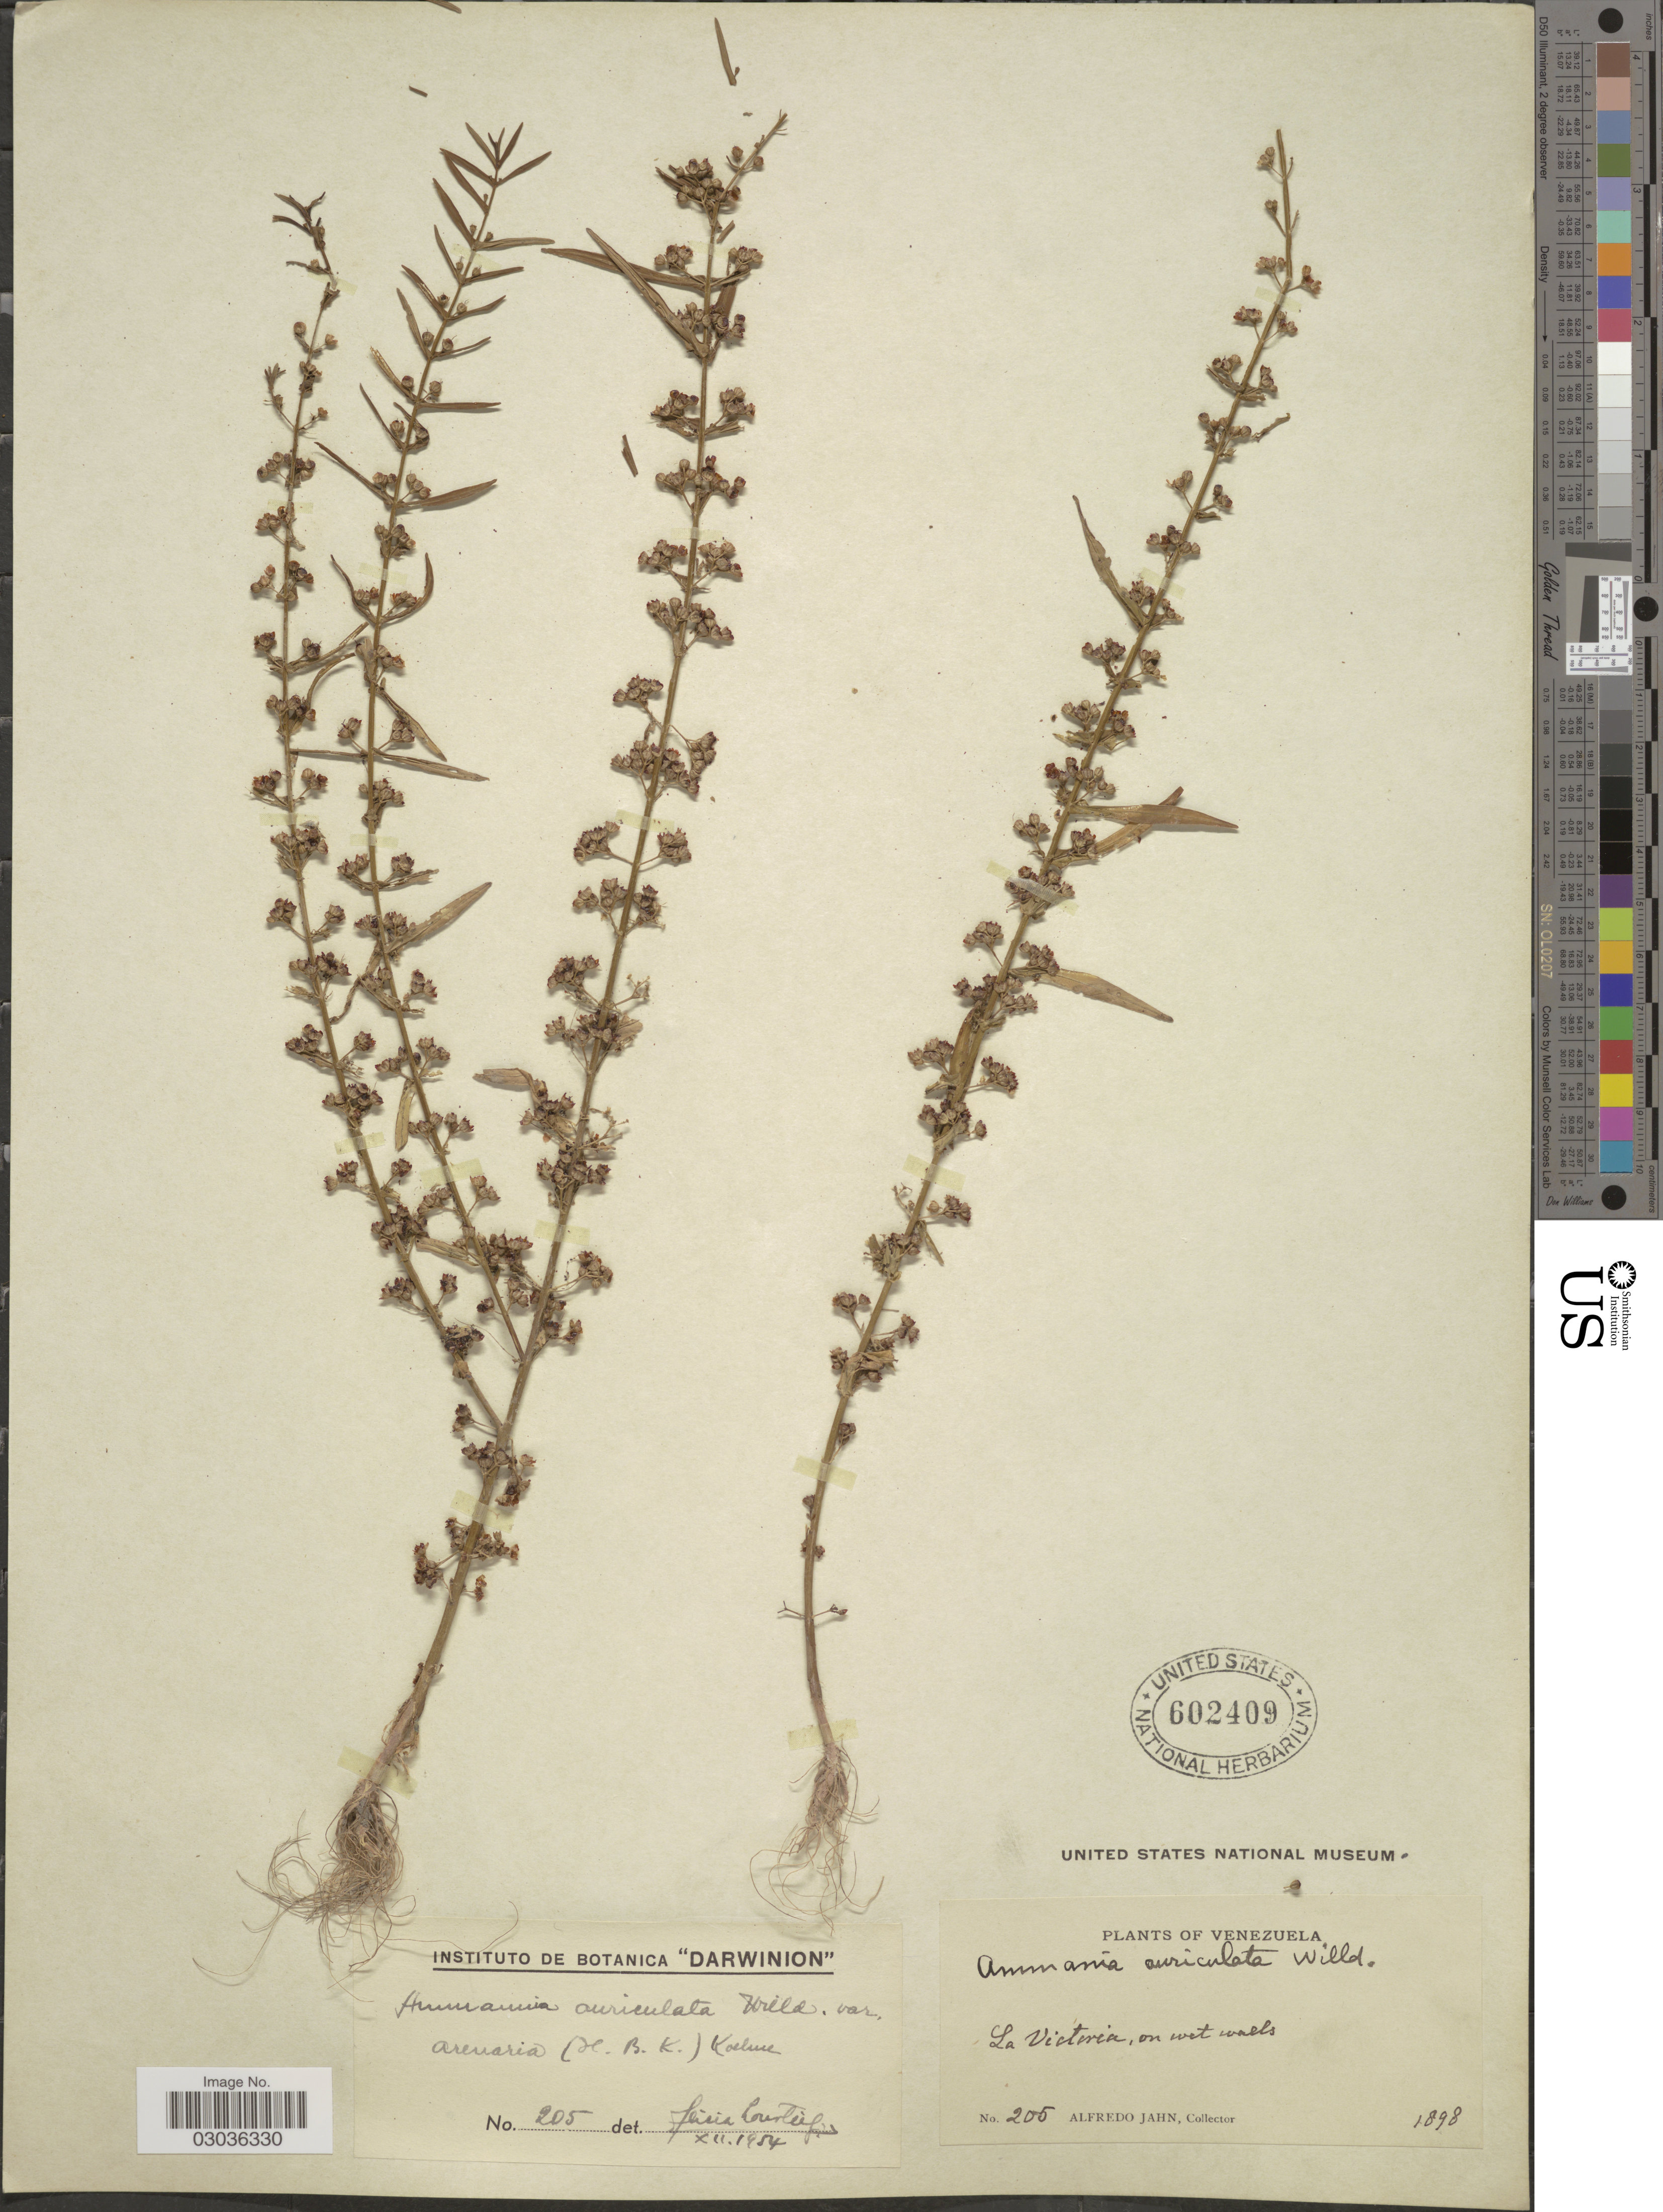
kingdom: Plantae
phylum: Tracheophyta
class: Magnoliopsida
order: Myrtales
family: Lythraceae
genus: Ammannia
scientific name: Ammannia auriculata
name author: Willd.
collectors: A. Jahn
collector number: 205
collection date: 1898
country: Venezuela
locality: La Victoria.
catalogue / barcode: US 602409